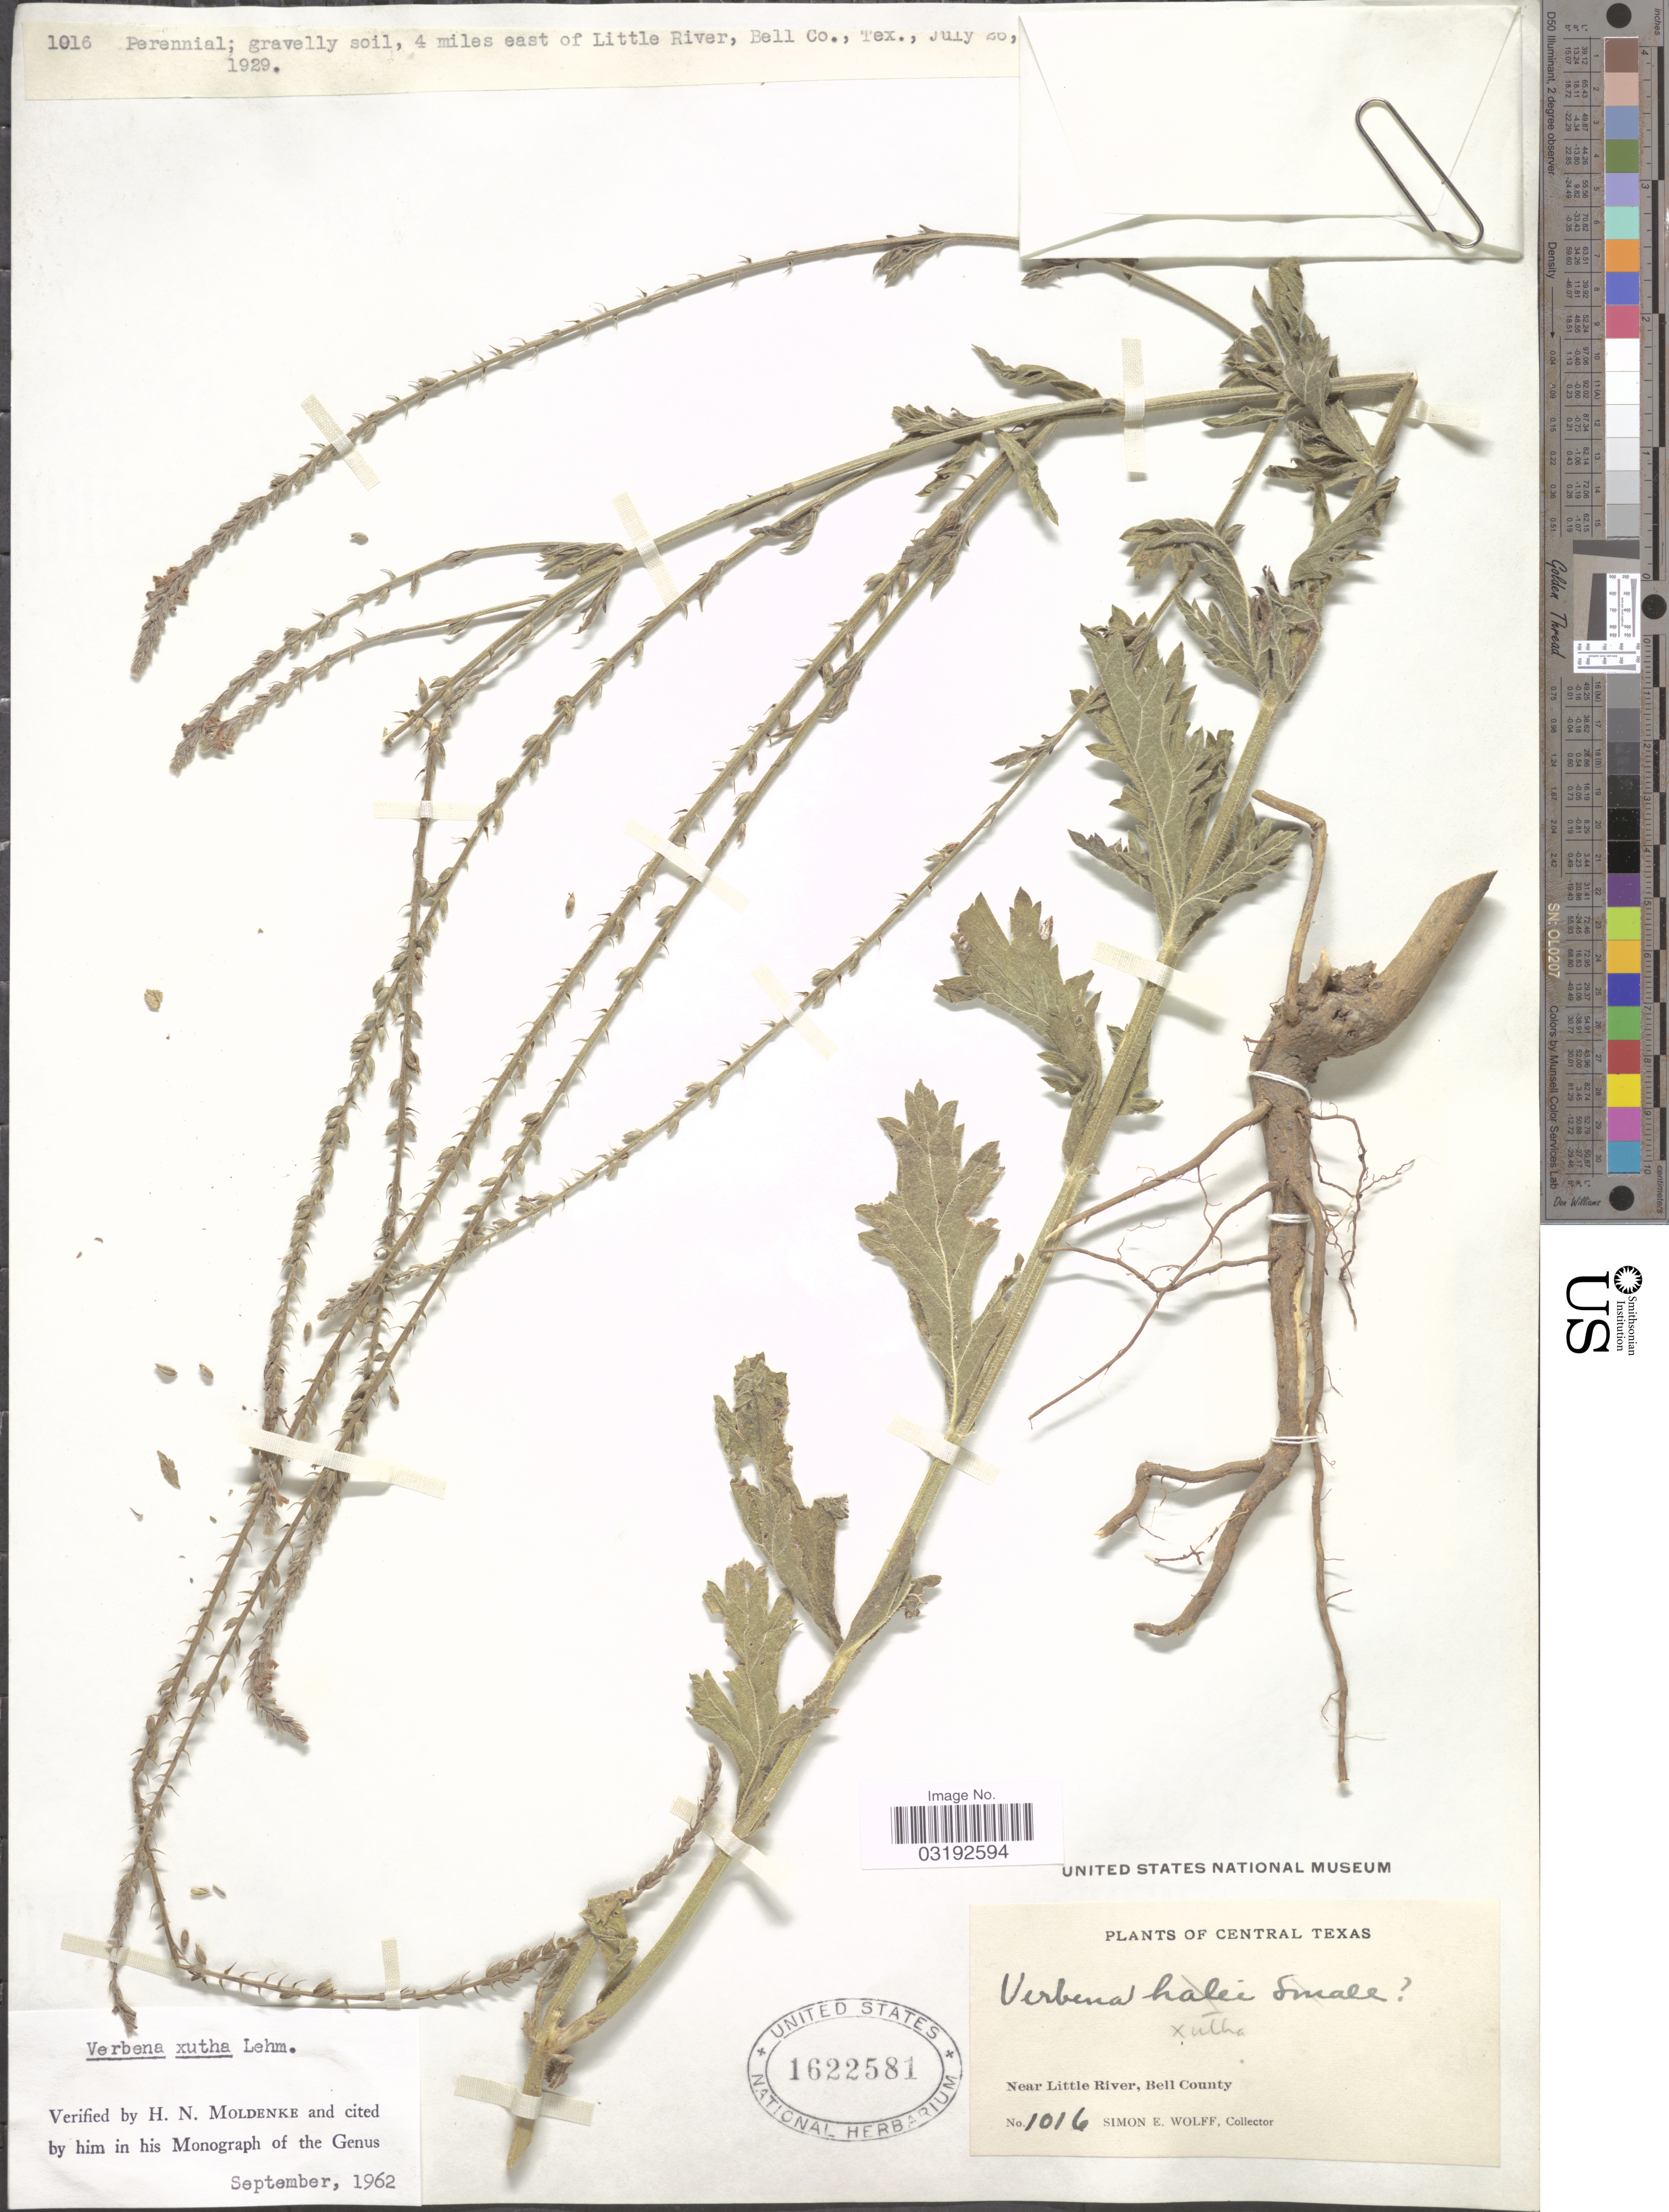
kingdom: Plantae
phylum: Tracheophyta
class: Magnoliopsida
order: Lamiales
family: Verbenaceae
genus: Verbena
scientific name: Verbena xutha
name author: Lehm.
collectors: S. E. Wolff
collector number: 1016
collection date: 1929-07-20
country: United States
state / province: Texas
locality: Central Texas. Near Little River, Bell County. 4 miles east of Little River.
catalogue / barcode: US 1622581